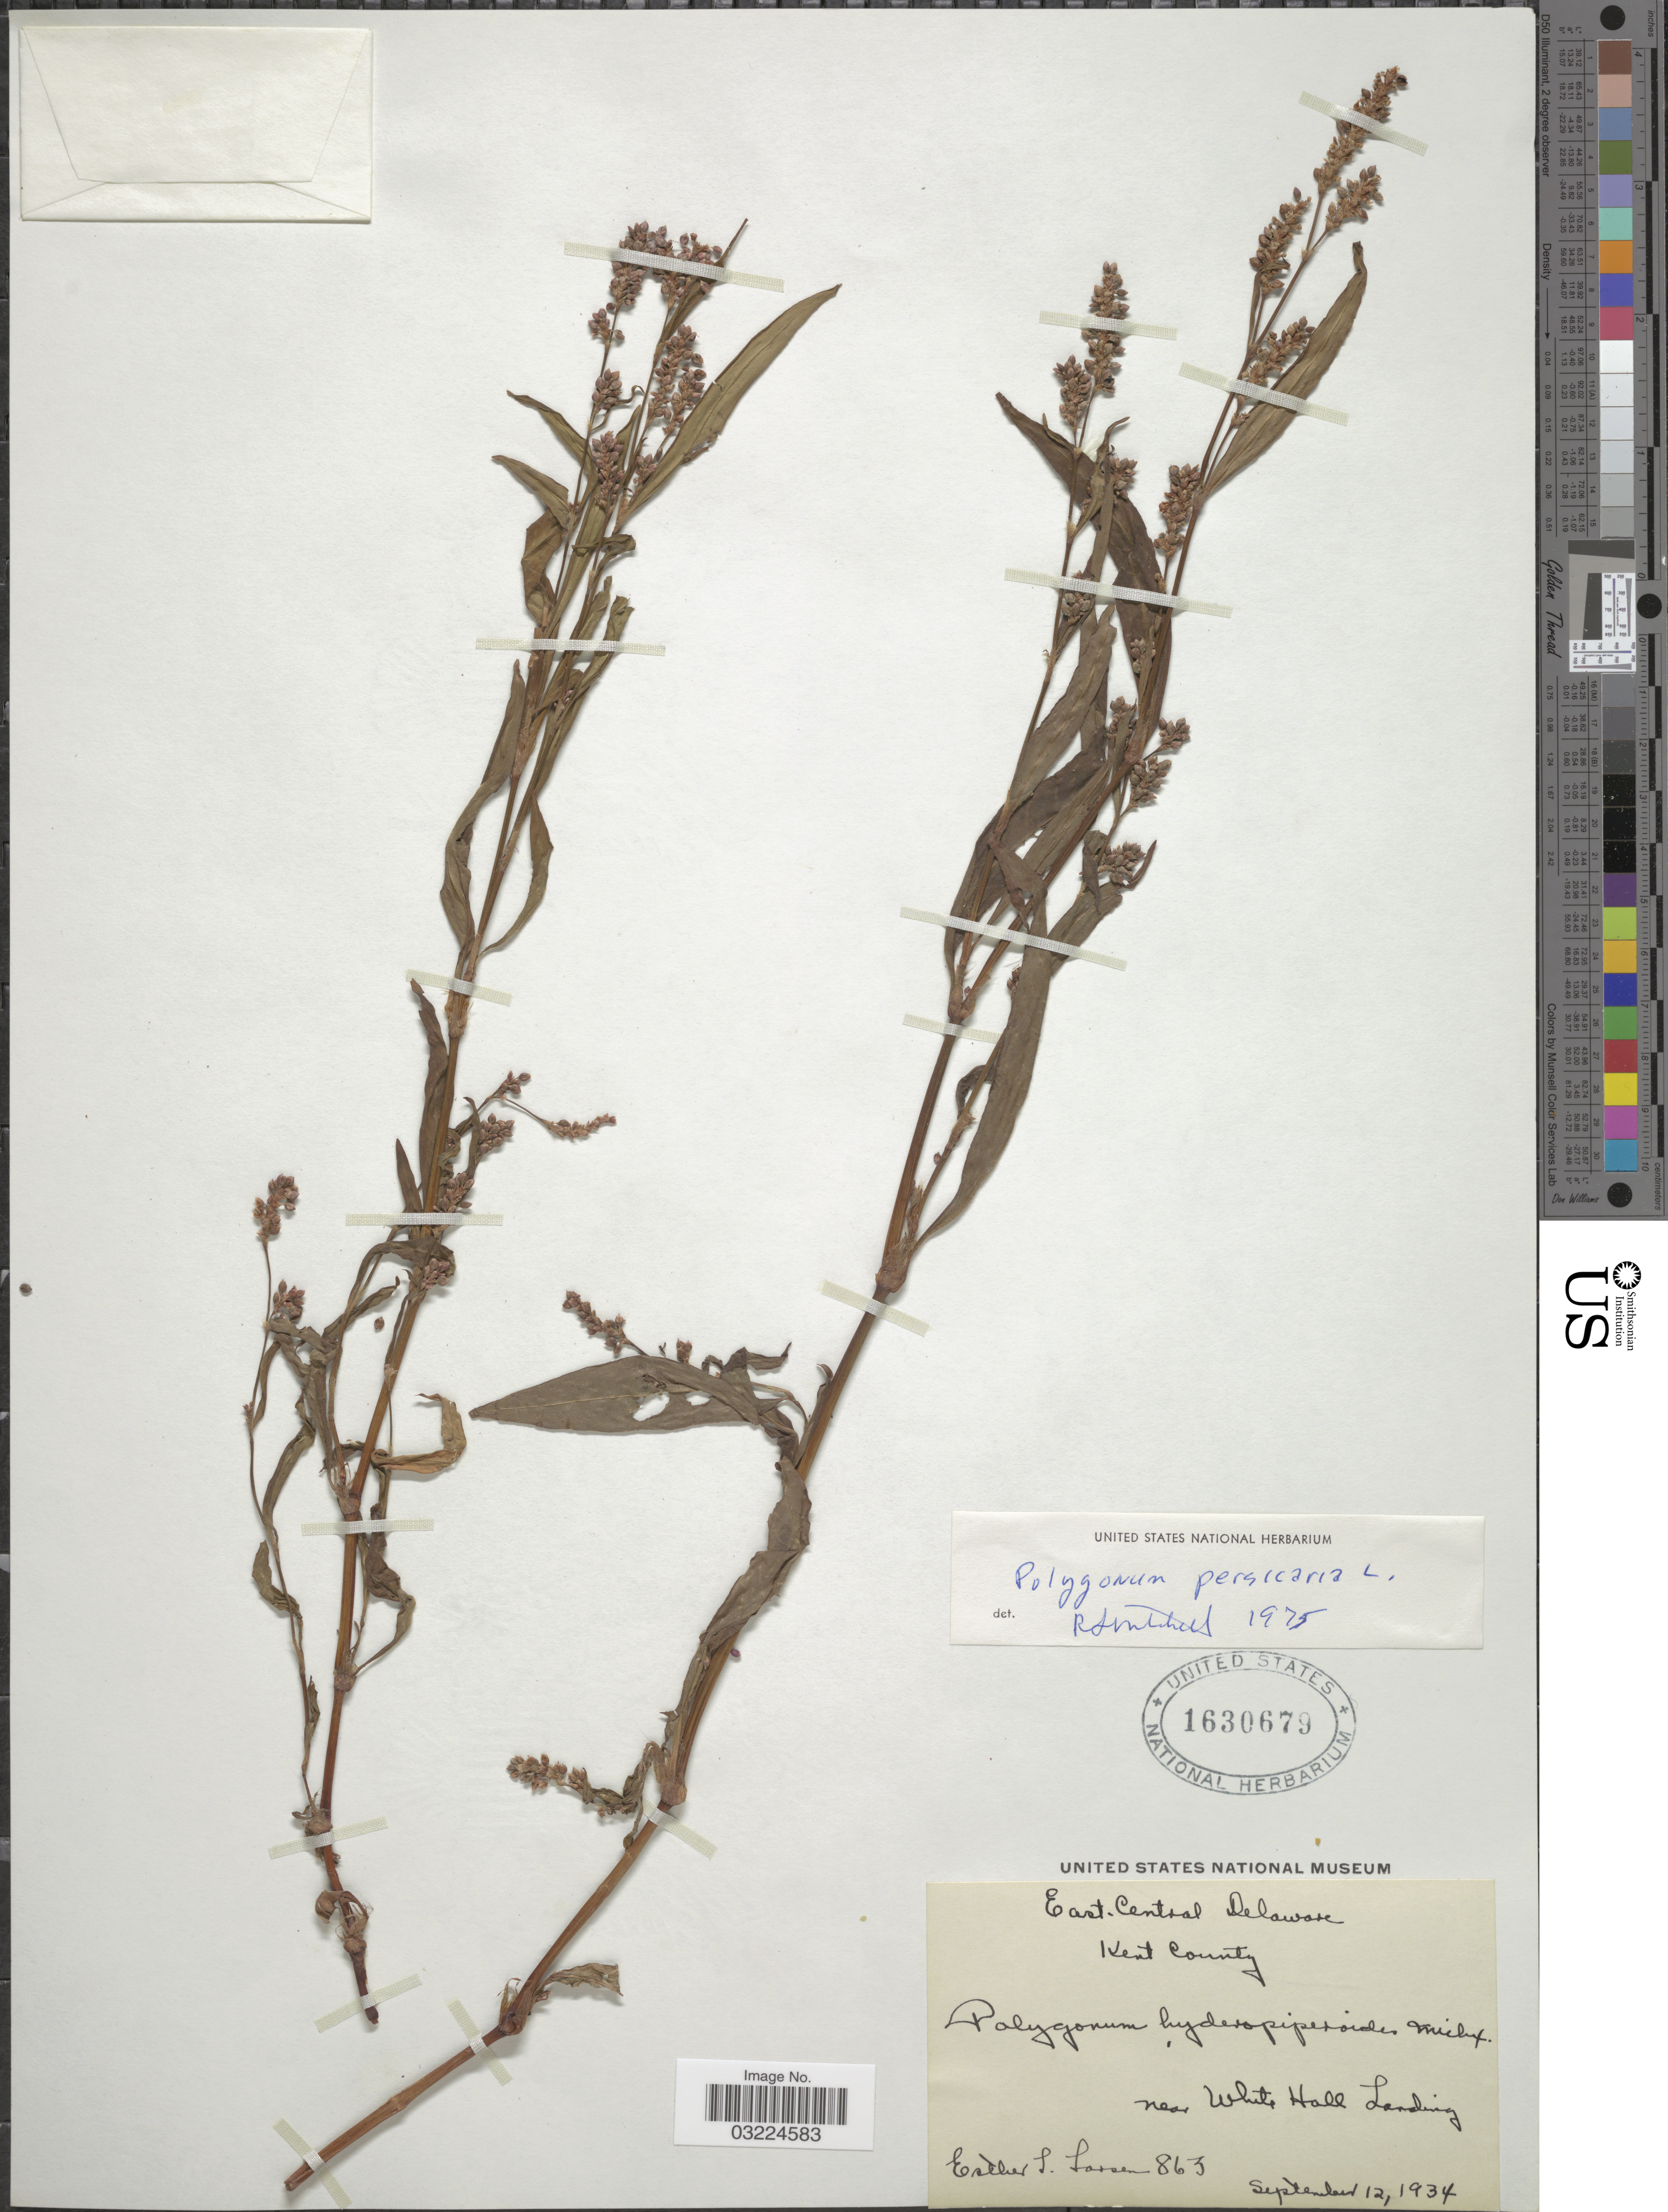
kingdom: Plantae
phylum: Tracheophyta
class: Magnoliopsida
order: Caryophyllales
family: Polygonaceae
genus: Persicaria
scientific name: Persicaria maculosa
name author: S.F. Gray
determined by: Atha, D. E.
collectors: E. Larsen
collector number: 863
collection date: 1934-09-12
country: United States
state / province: Delaware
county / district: Kent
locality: East Central Delaware. Kent County. Near White Hall Landing.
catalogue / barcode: US 1630679